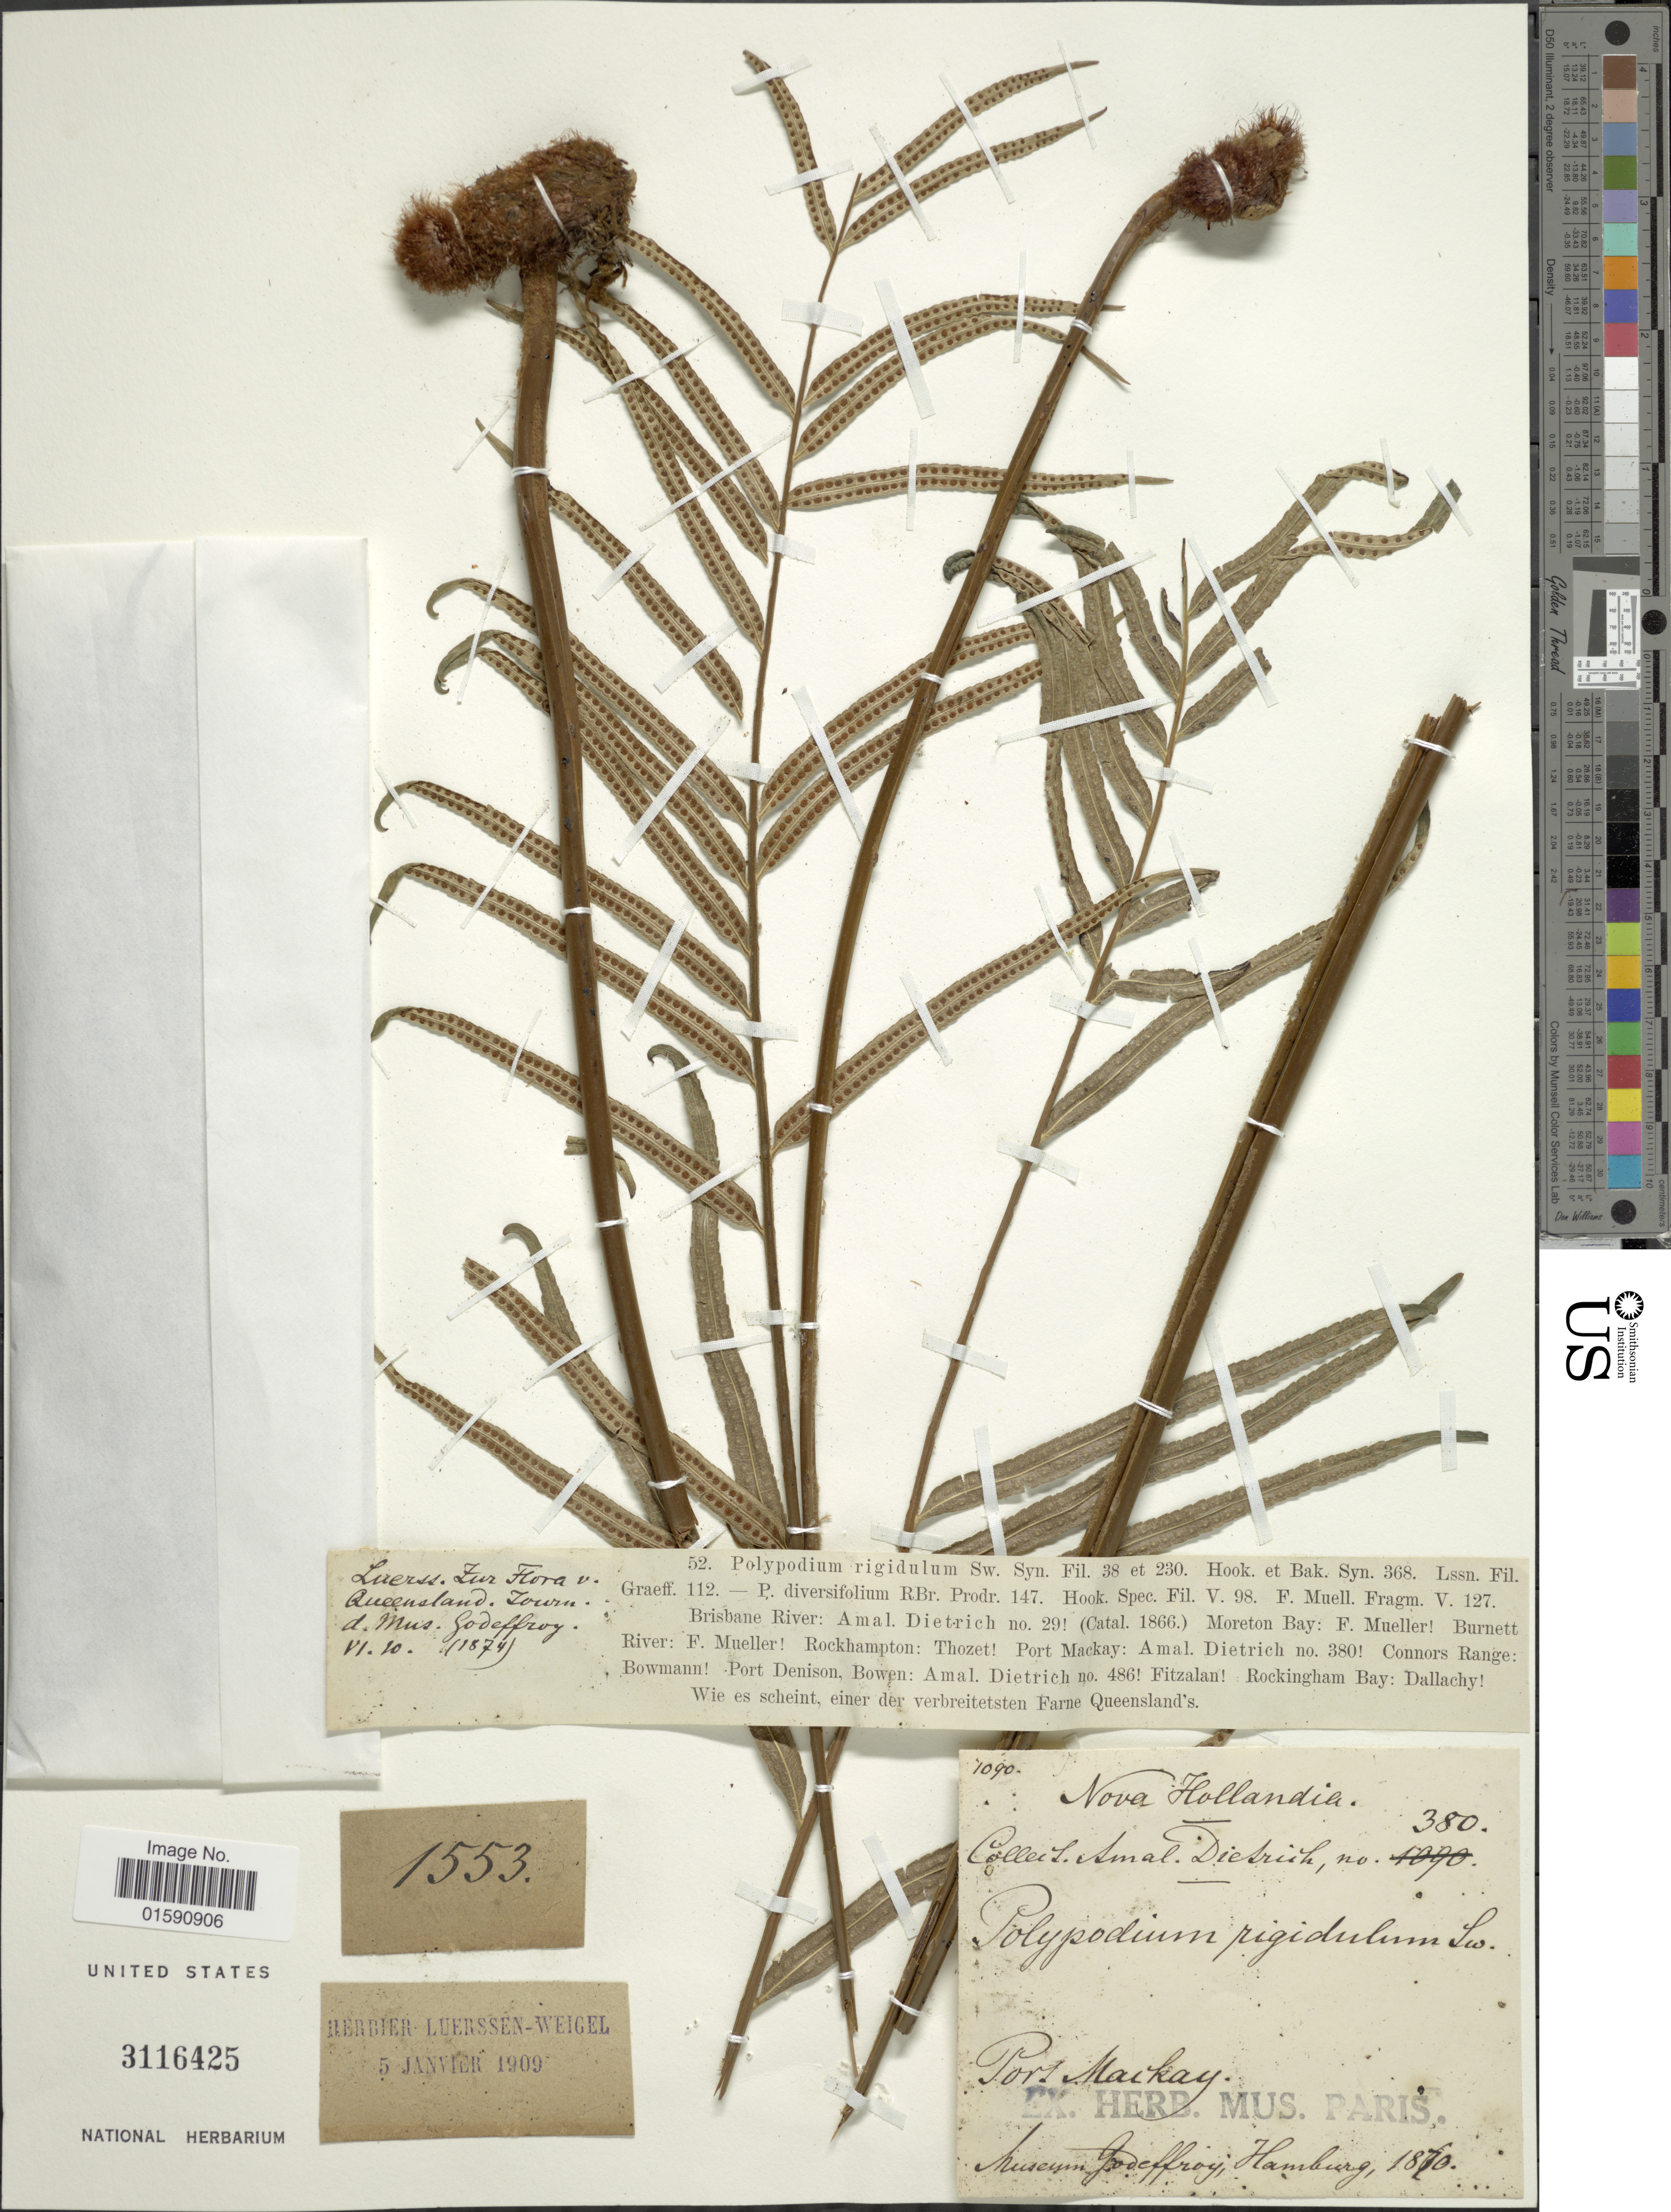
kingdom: Plantae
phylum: Tracheophyta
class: Polypodiopsida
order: Polypodiales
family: Polypodiaceae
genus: Drynaria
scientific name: Drynaria rigidula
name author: (Sw.) Bedd.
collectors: A. Dietrich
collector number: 380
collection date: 1870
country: Australia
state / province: Queensland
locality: Pors Markay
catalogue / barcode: US 3116425